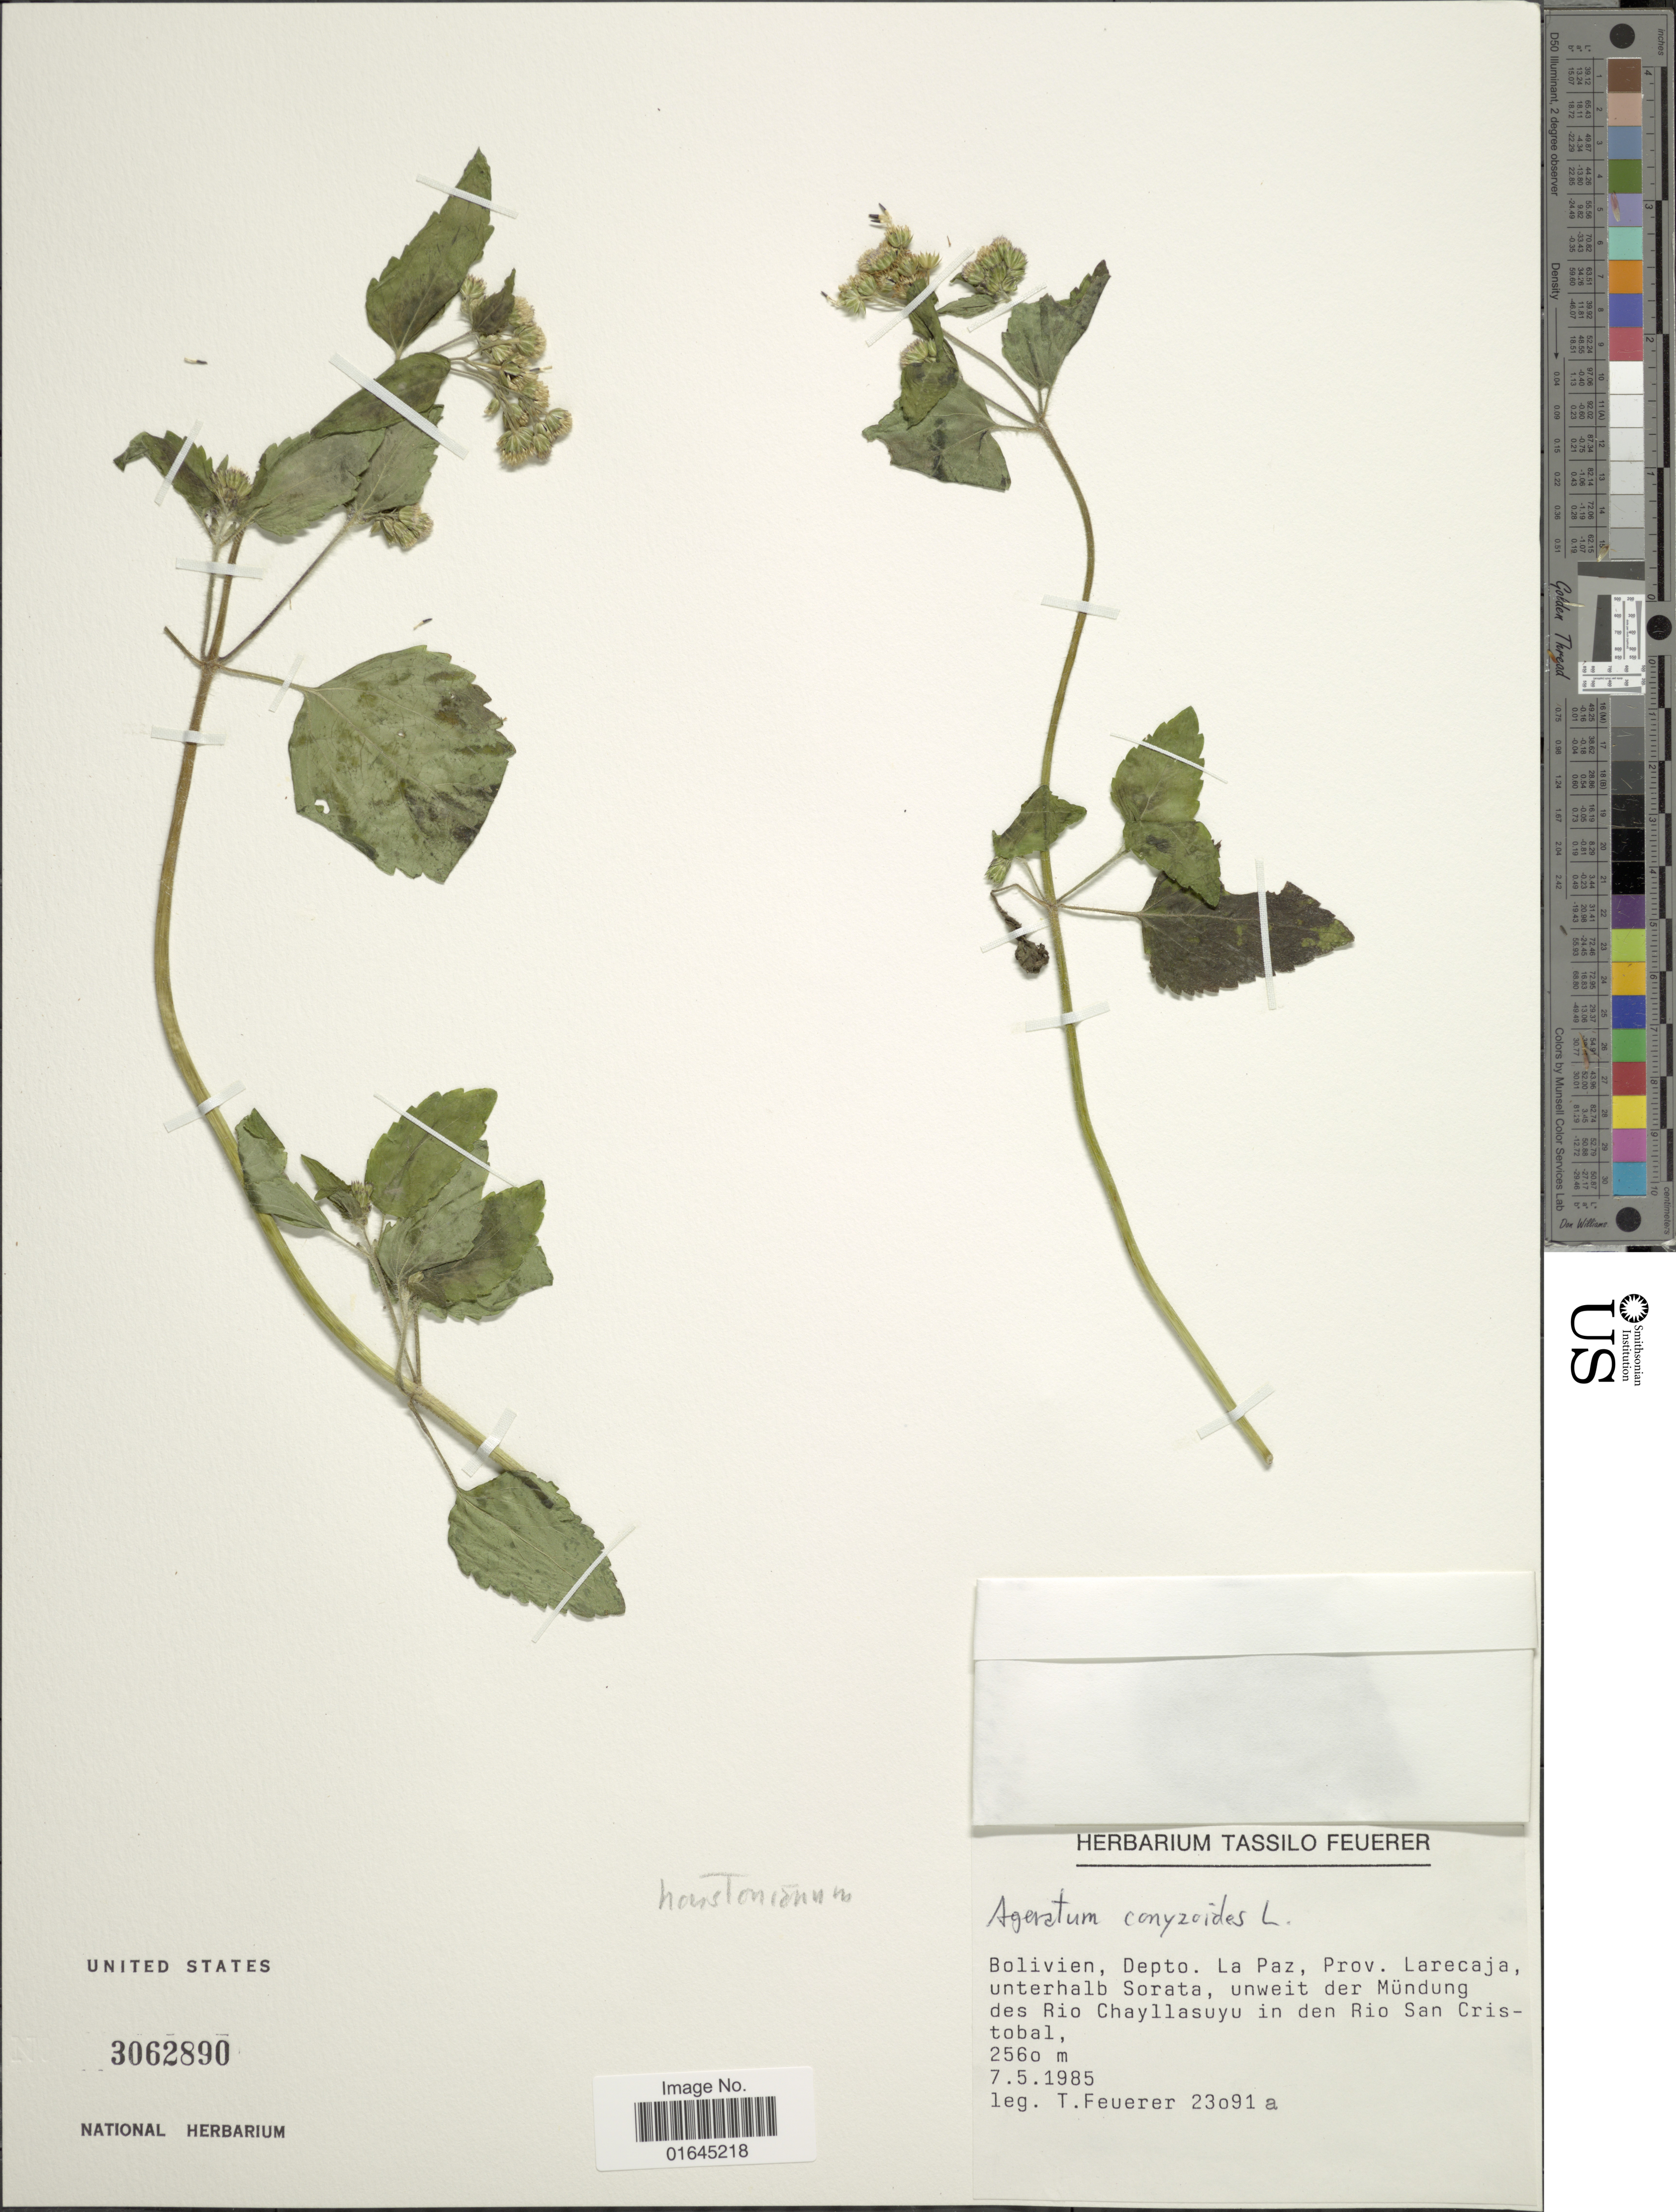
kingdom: Plantae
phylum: Tracheophyta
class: Magnoliopsida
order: Asterales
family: Asteraceae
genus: Ageratum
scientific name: Ageratum houstonianum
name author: Mill.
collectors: T. Feuerer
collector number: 23091a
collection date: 1985-05-07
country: Bolivia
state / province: La Paz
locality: Bolivien, Depto. La Paz, Prov. Larecaja, unterhalb Sorata, unweit der Mündung des Rio Chayllasuyu in den Rio San Cristobal.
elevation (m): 2560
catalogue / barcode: US 3062890